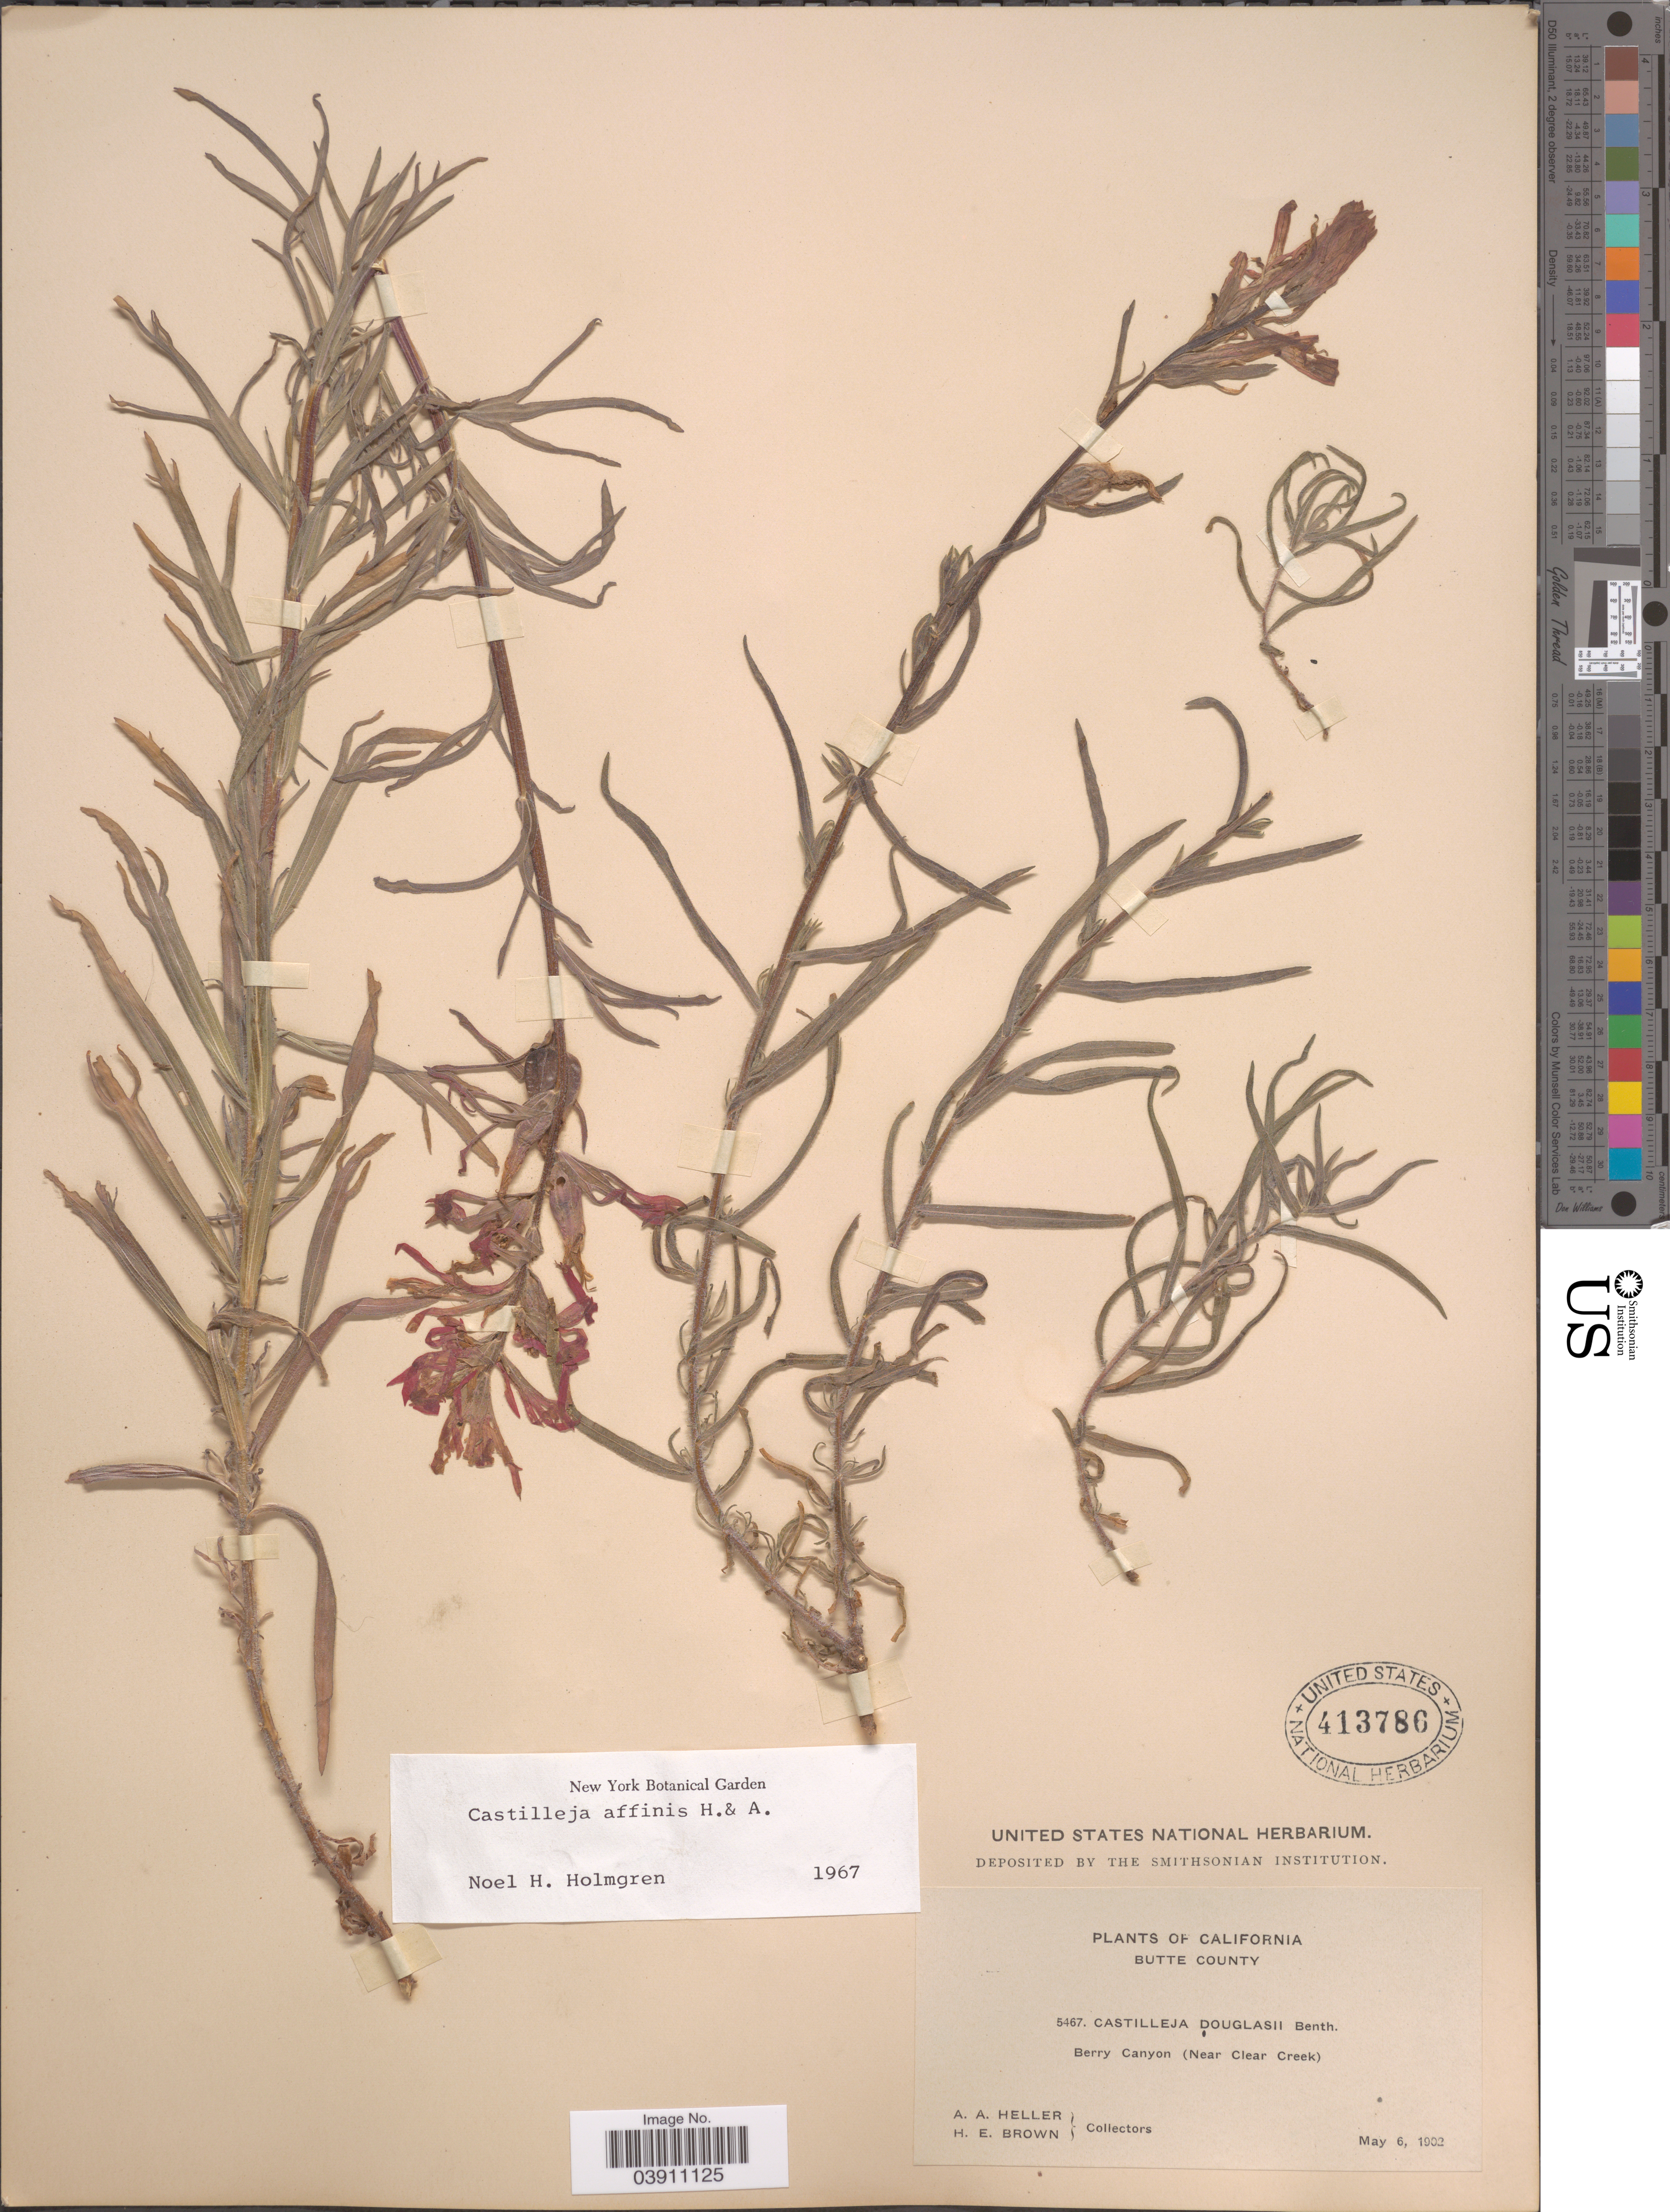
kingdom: Plantae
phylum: Tracheophyta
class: Magnoliopsida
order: Lamiales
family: Orobanchaceae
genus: Castilleja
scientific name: Castilleja affinis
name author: Hook. & Arn.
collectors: A. A. Heller & H. E. Brown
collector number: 5467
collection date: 1902-05-06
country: United States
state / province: California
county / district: Butte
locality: Butte County. Berry Canyon (Near Clear Creek).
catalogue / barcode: US 413786